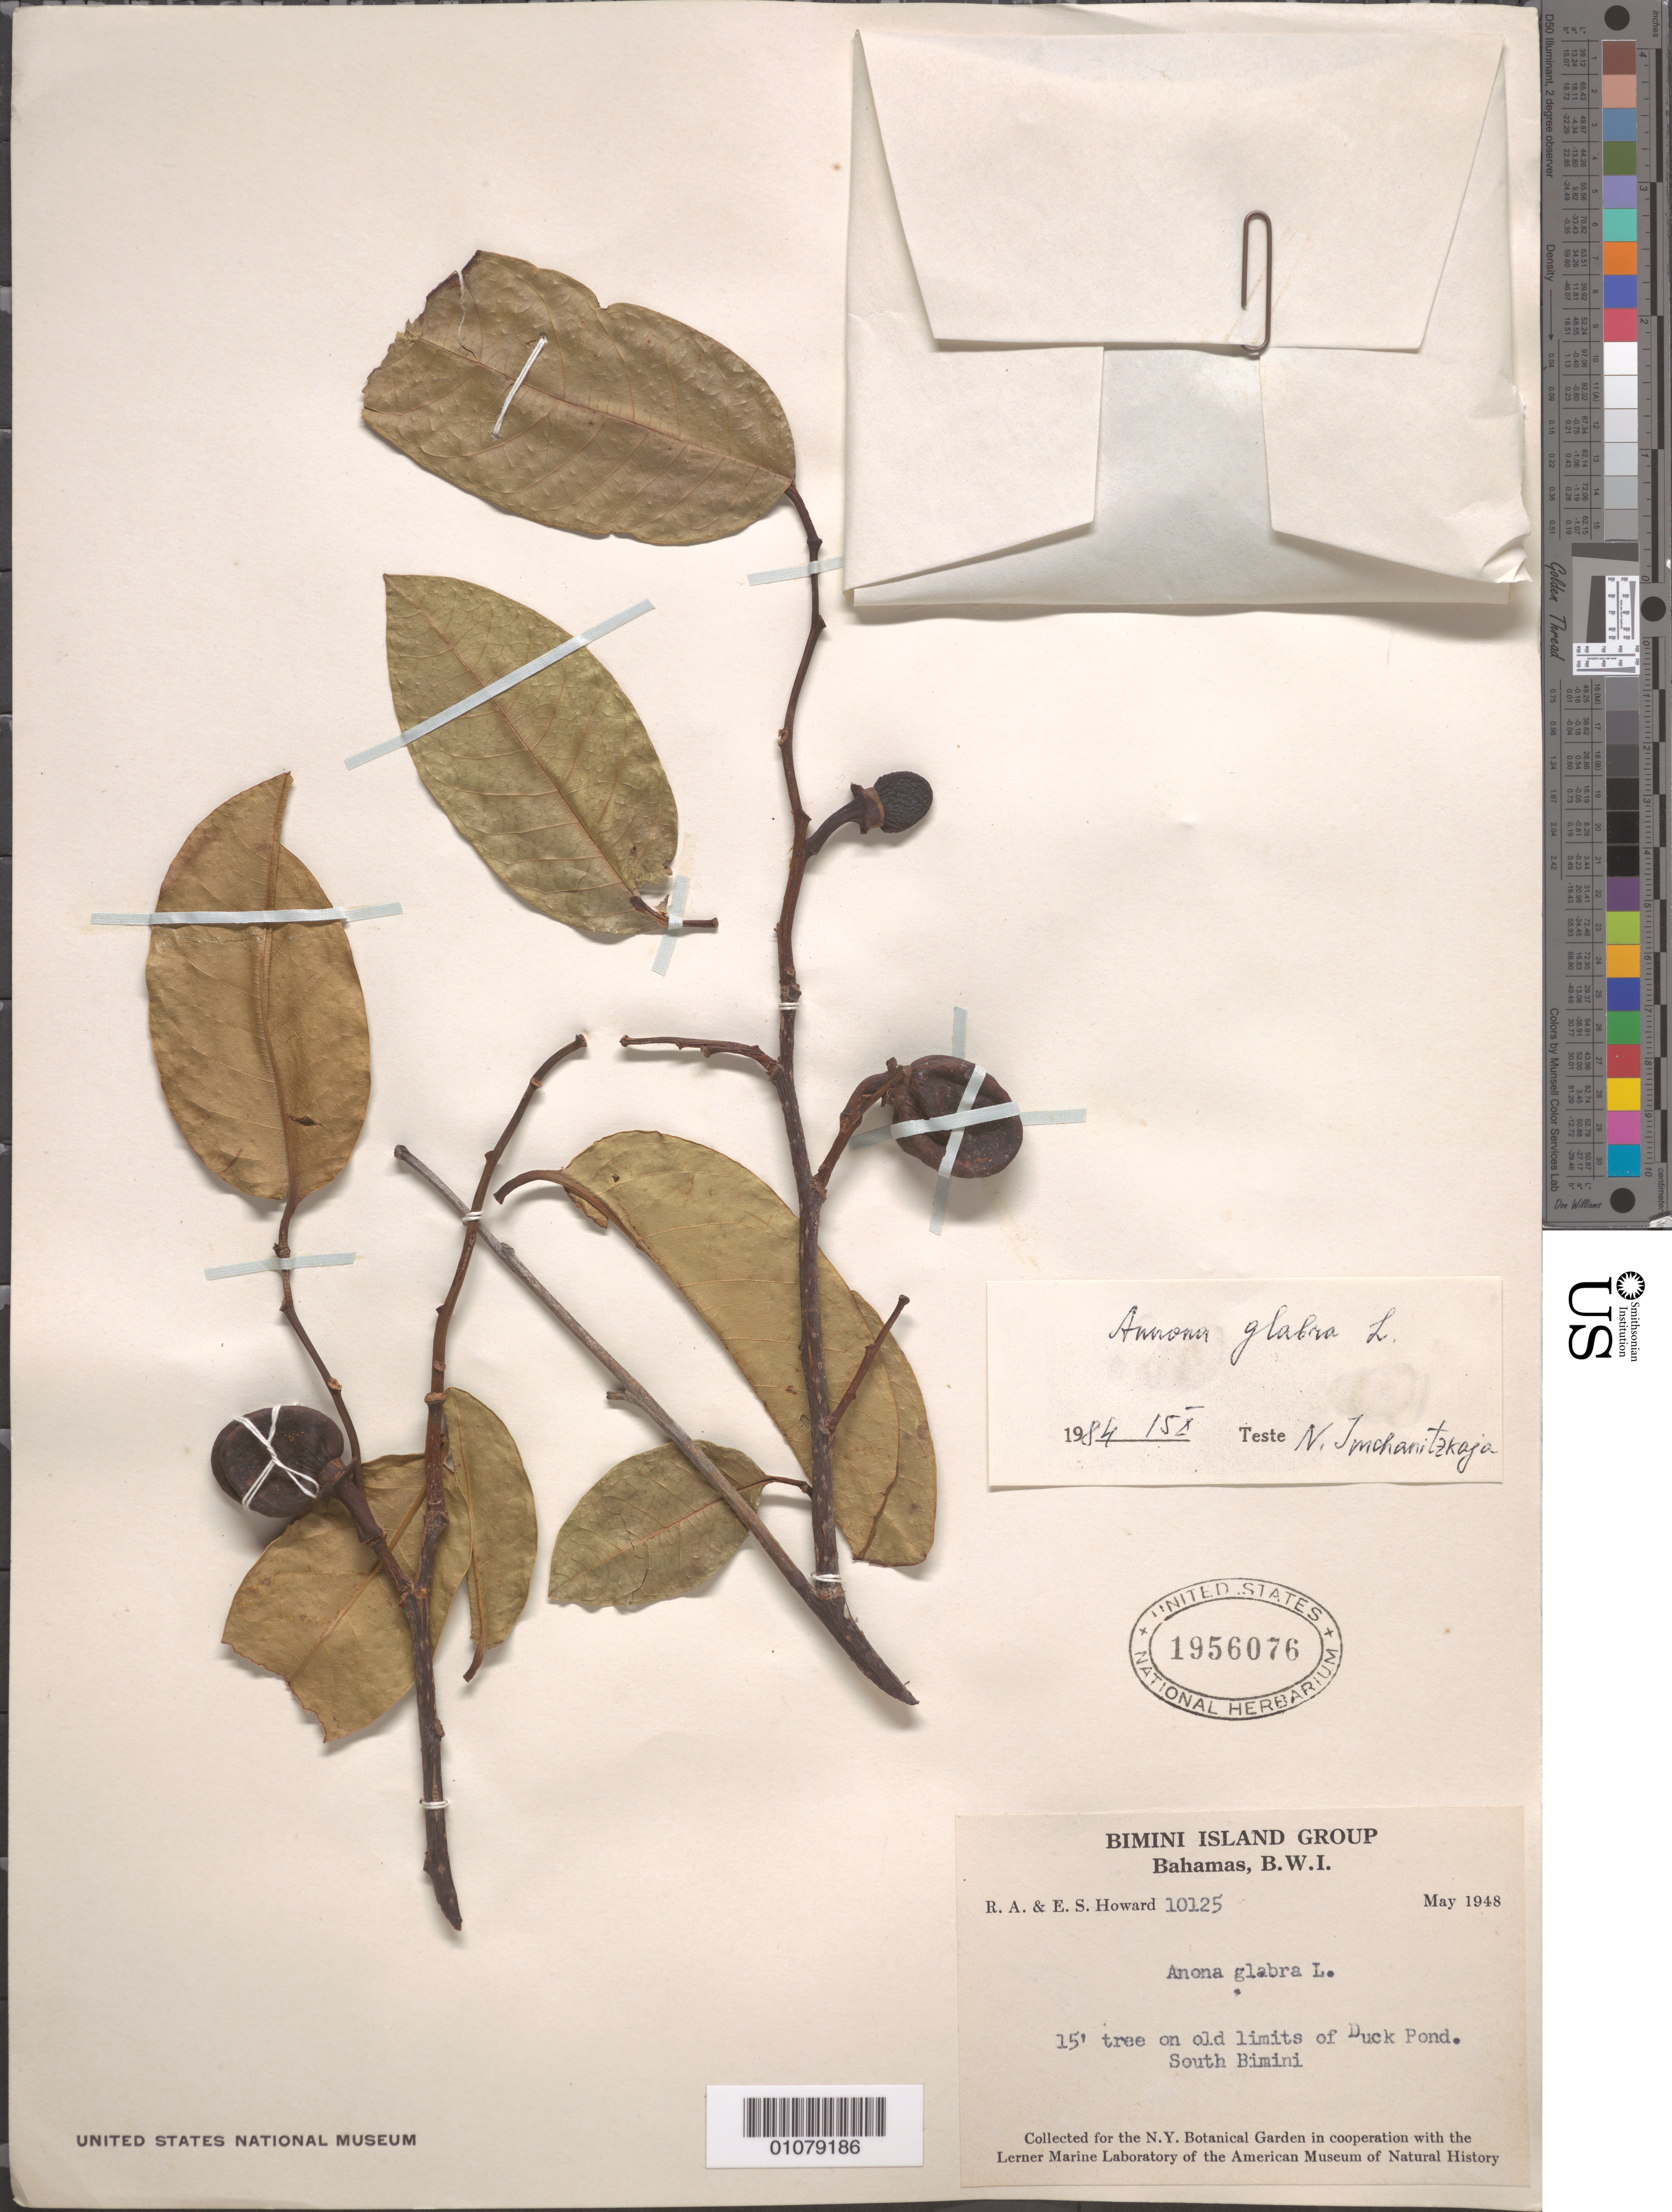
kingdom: Plantae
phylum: Tracheophyta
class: Magnoliopsida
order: Magnoliales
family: Annonaceae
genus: Annona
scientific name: Annona glabra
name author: L.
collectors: R. A. Howard & E. S. Howard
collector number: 10125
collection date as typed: May 1948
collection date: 1948-05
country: Bahamas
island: Bimini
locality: On old limits of Duck Pond. South Bimini.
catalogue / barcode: US 1956076